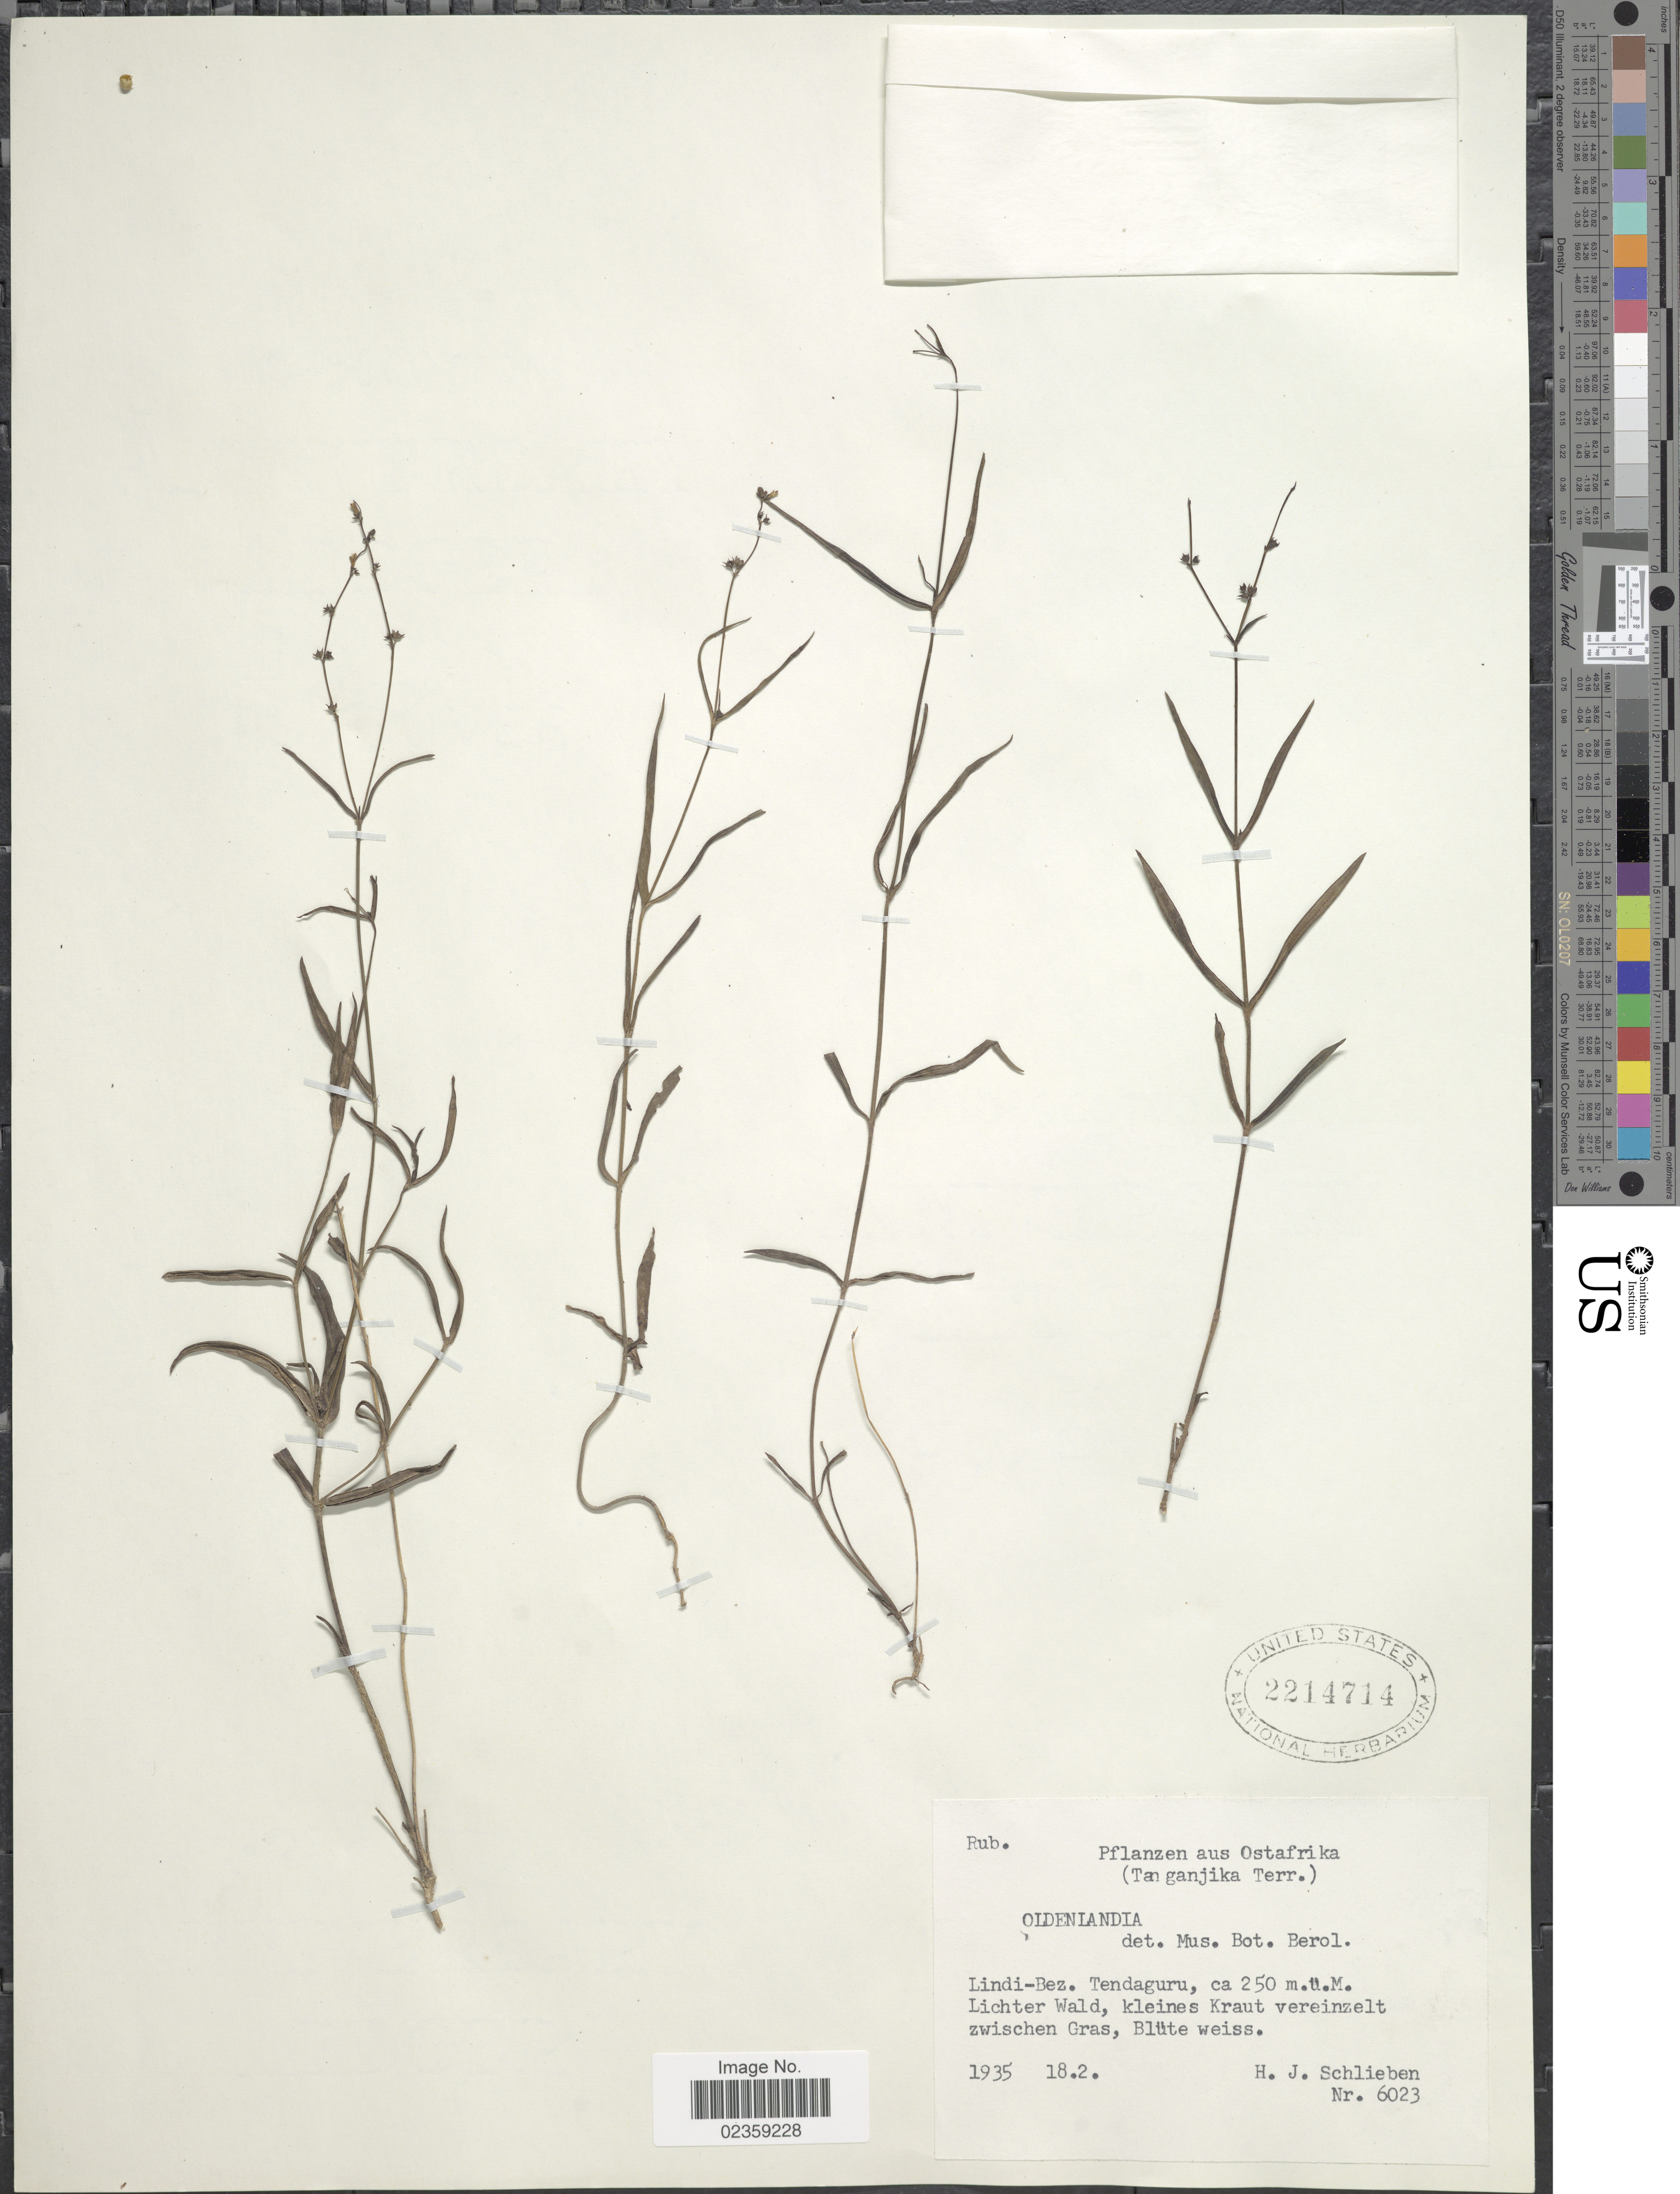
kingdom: Plantae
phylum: Tracheophyta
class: Magnoliopsida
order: Gentianales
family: Rubiaceae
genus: Oldenlandia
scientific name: Oldenlandia sp.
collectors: H. J. Schlieben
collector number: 6023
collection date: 1935-02-18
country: Tanzania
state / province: Lindi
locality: Aus Ostafrika. Lindi-Bez. Tendaguru. Lichter Wald, kleines Kraut vereinzelt zwischen Gras, Blüte weiss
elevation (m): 250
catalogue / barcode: US 2214714